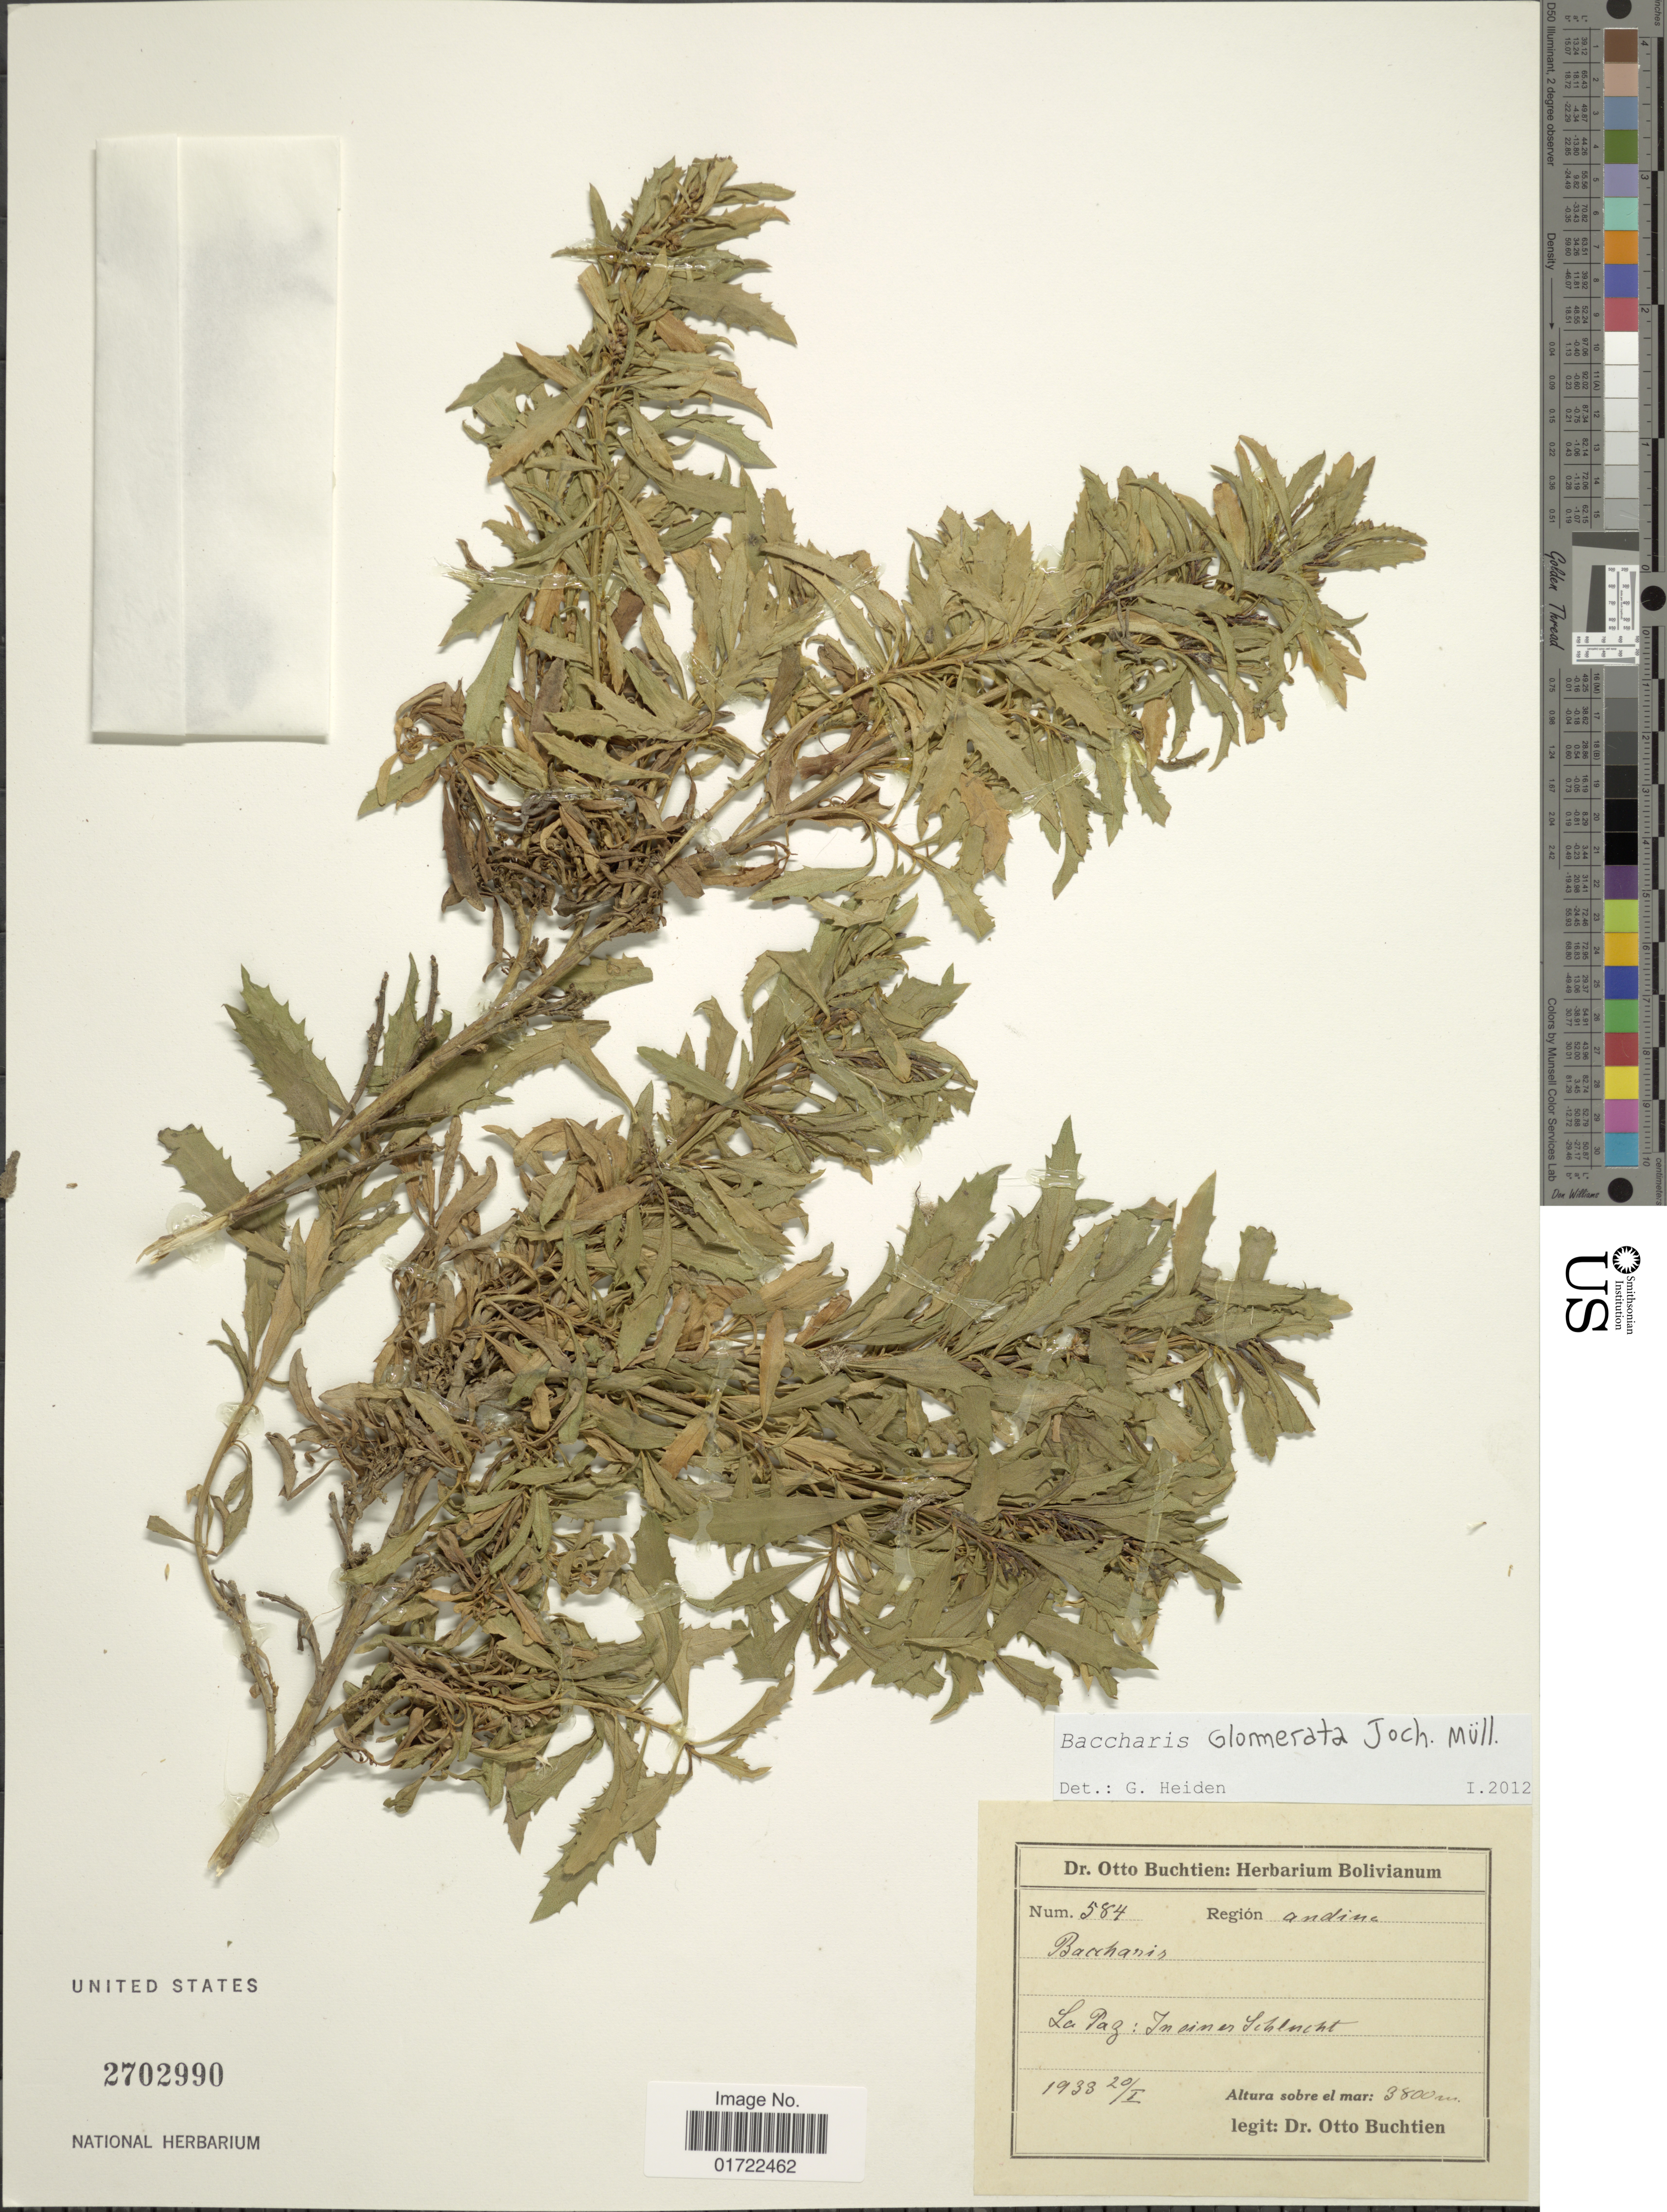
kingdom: Plantae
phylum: Tracheophyta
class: Magnoliopsida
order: Asterales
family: Asteraceae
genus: Baccharis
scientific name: Baccharis glomerata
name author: Joch. Müll.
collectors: O. Buchtien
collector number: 584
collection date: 1933-01-20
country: Bolivia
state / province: La Paz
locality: Region: Andina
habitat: in einer Schlucht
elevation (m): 3800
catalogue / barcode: US 2702990